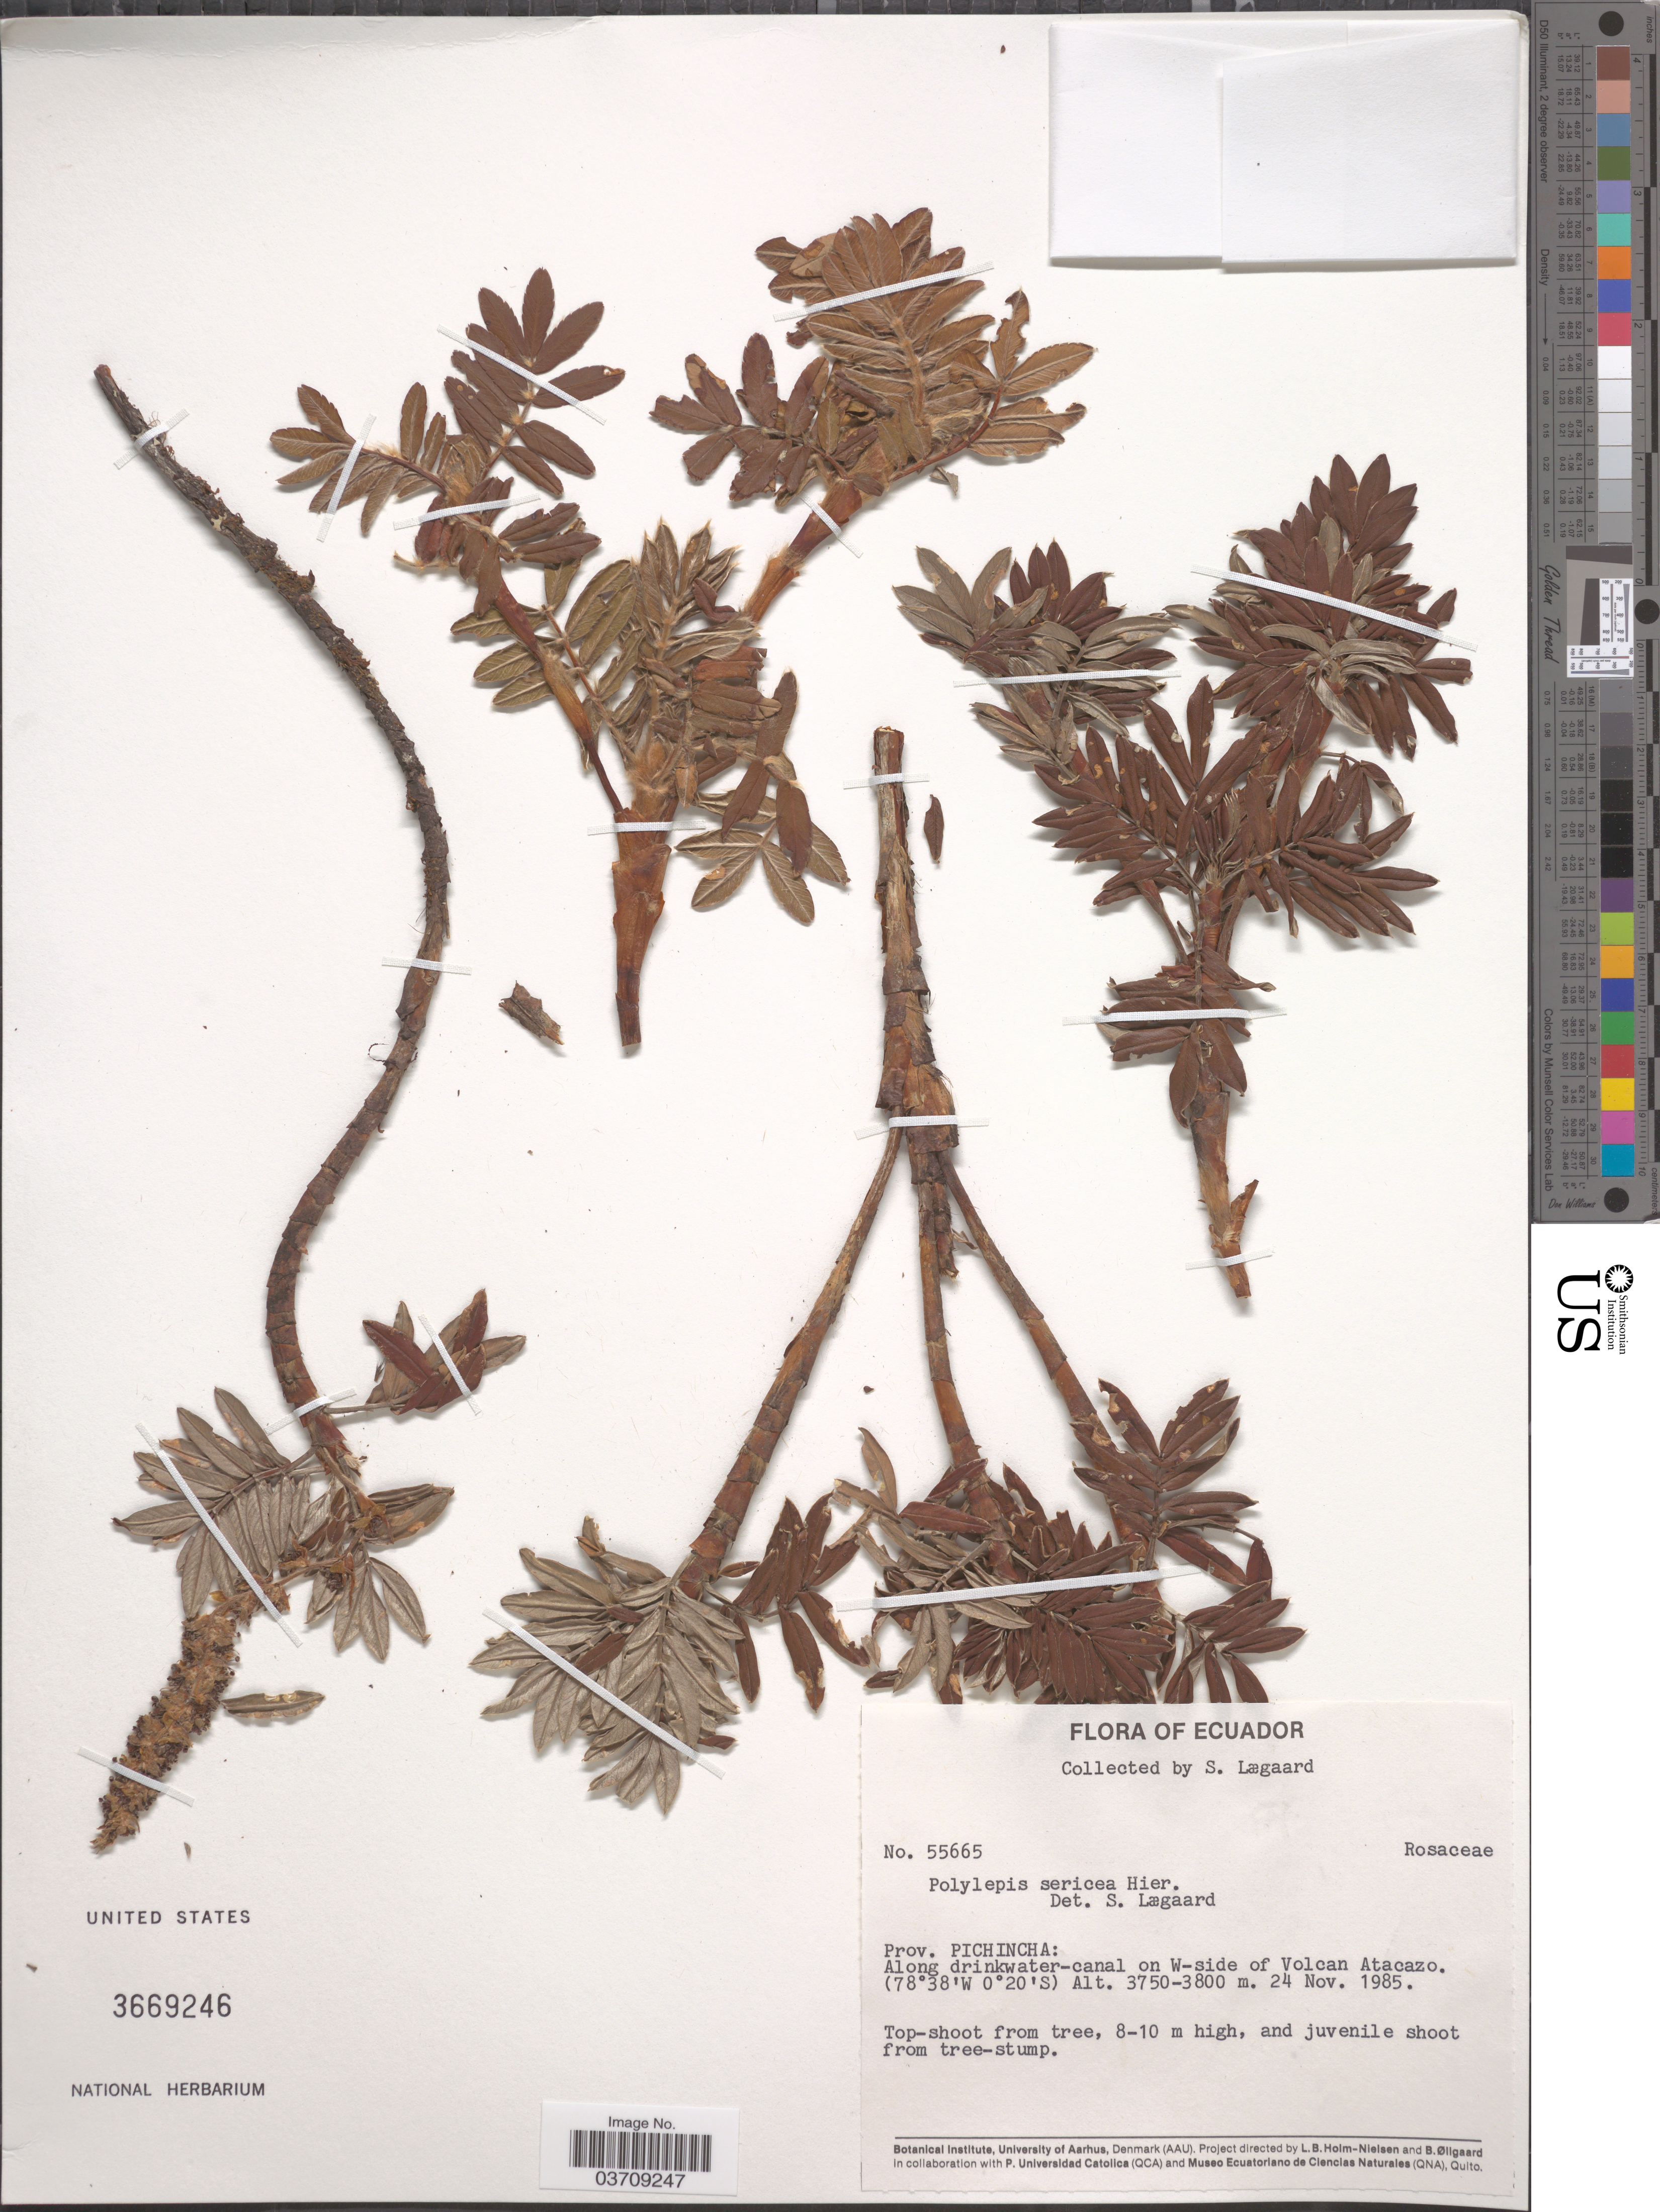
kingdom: Plantae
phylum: Tracheophyta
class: Magnoliopsida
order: Rosales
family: Rosaceae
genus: Polylepis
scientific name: Polylepis sericea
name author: Wedd.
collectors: S. Lægaard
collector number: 55665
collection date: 1985-11-24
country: Ecuador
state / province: Pichincha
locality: Along drinkwater-canal on W-side of Volcan Atacazo.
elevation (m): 3750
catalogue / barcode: US 3669246